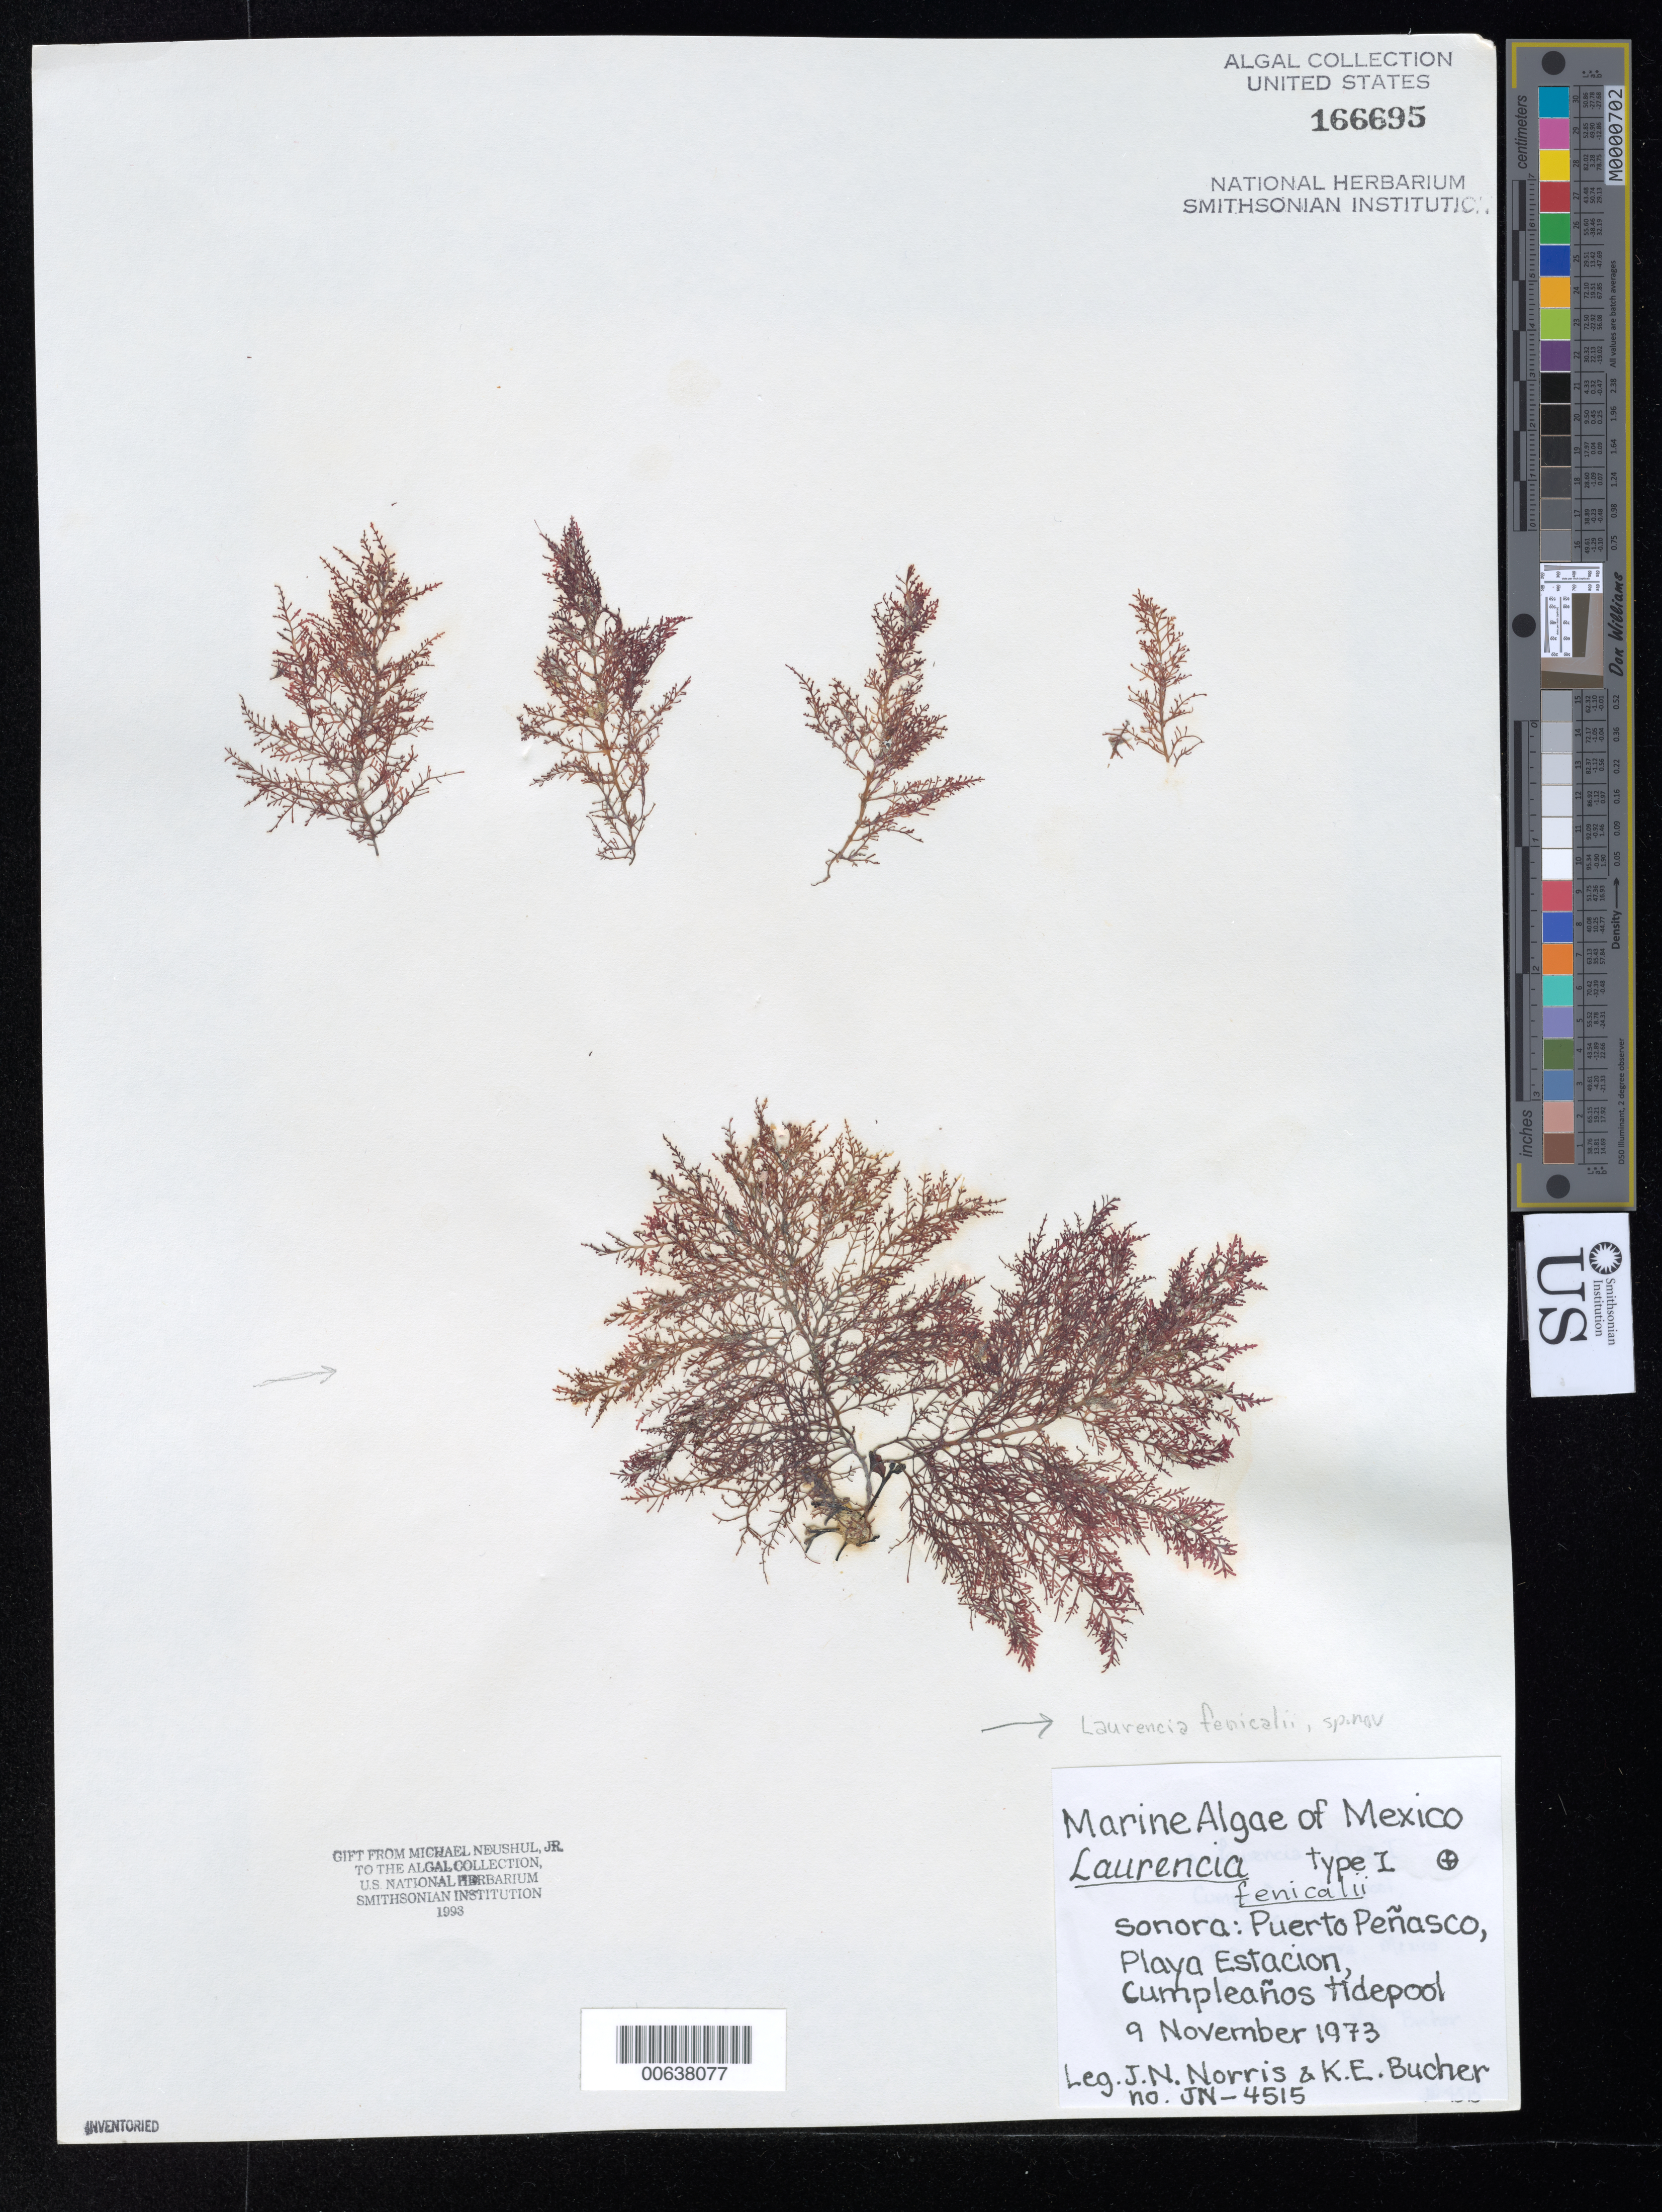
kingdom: Plantae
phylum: Rhodophyta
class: Florideophyceae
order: Ceramiales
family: Rhodomelaceae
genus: Laurencia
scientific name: Laurencia sp.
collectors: J. N. Norris & K. E. Bucher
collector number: JN-4515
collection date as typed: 09 Nov 1973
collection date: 1973-11-09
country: Mexico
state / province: Sonora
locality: Playa Estacion, Puerto Penasco, Cumpleanos Tide Pool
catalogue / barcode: US 166695